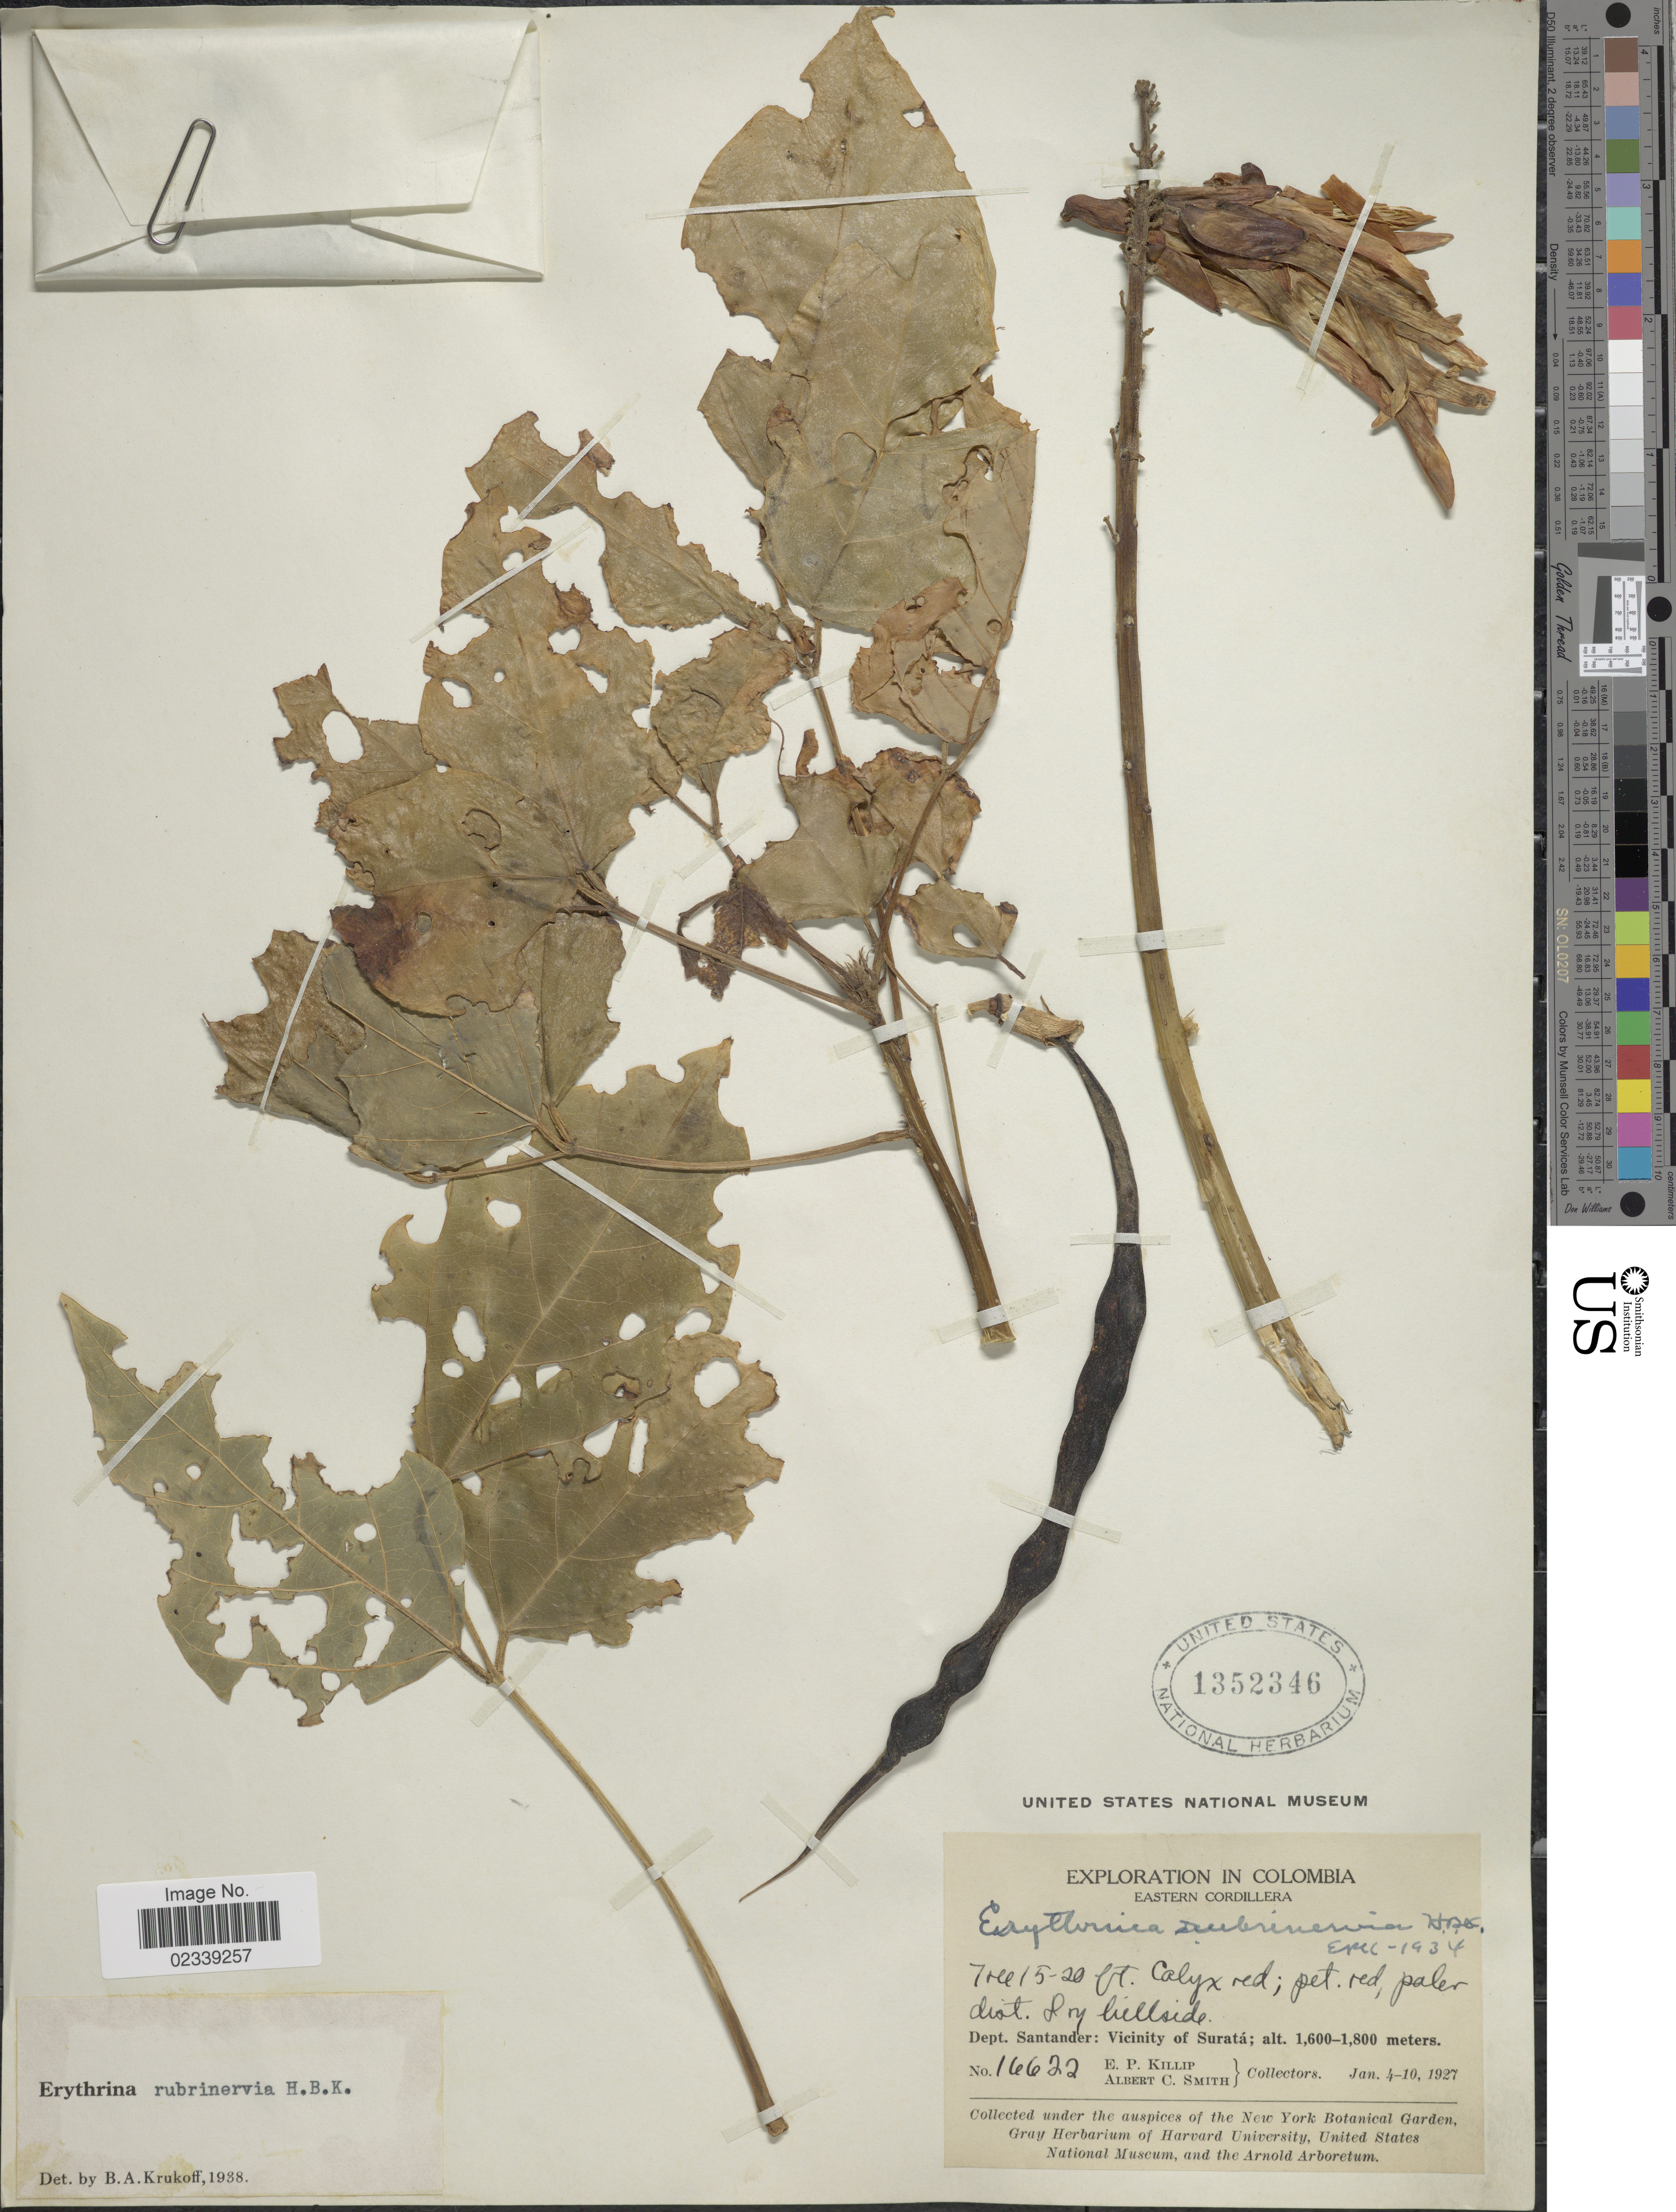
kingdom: Plantae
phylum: Tracheophyta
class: Magnoliopsida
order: Fabales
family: Fabaceae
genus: Erythrina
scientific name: Erythrina rubrinervia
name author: Kunth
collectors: E. P. Killip & A. C. Smith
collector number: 16622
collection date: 1927-01-04/1927-01-10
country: Colombia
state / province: Santander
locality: Eastern Cordillera, Vicinity of Suratá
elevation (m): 1600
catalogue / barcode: US 1352346